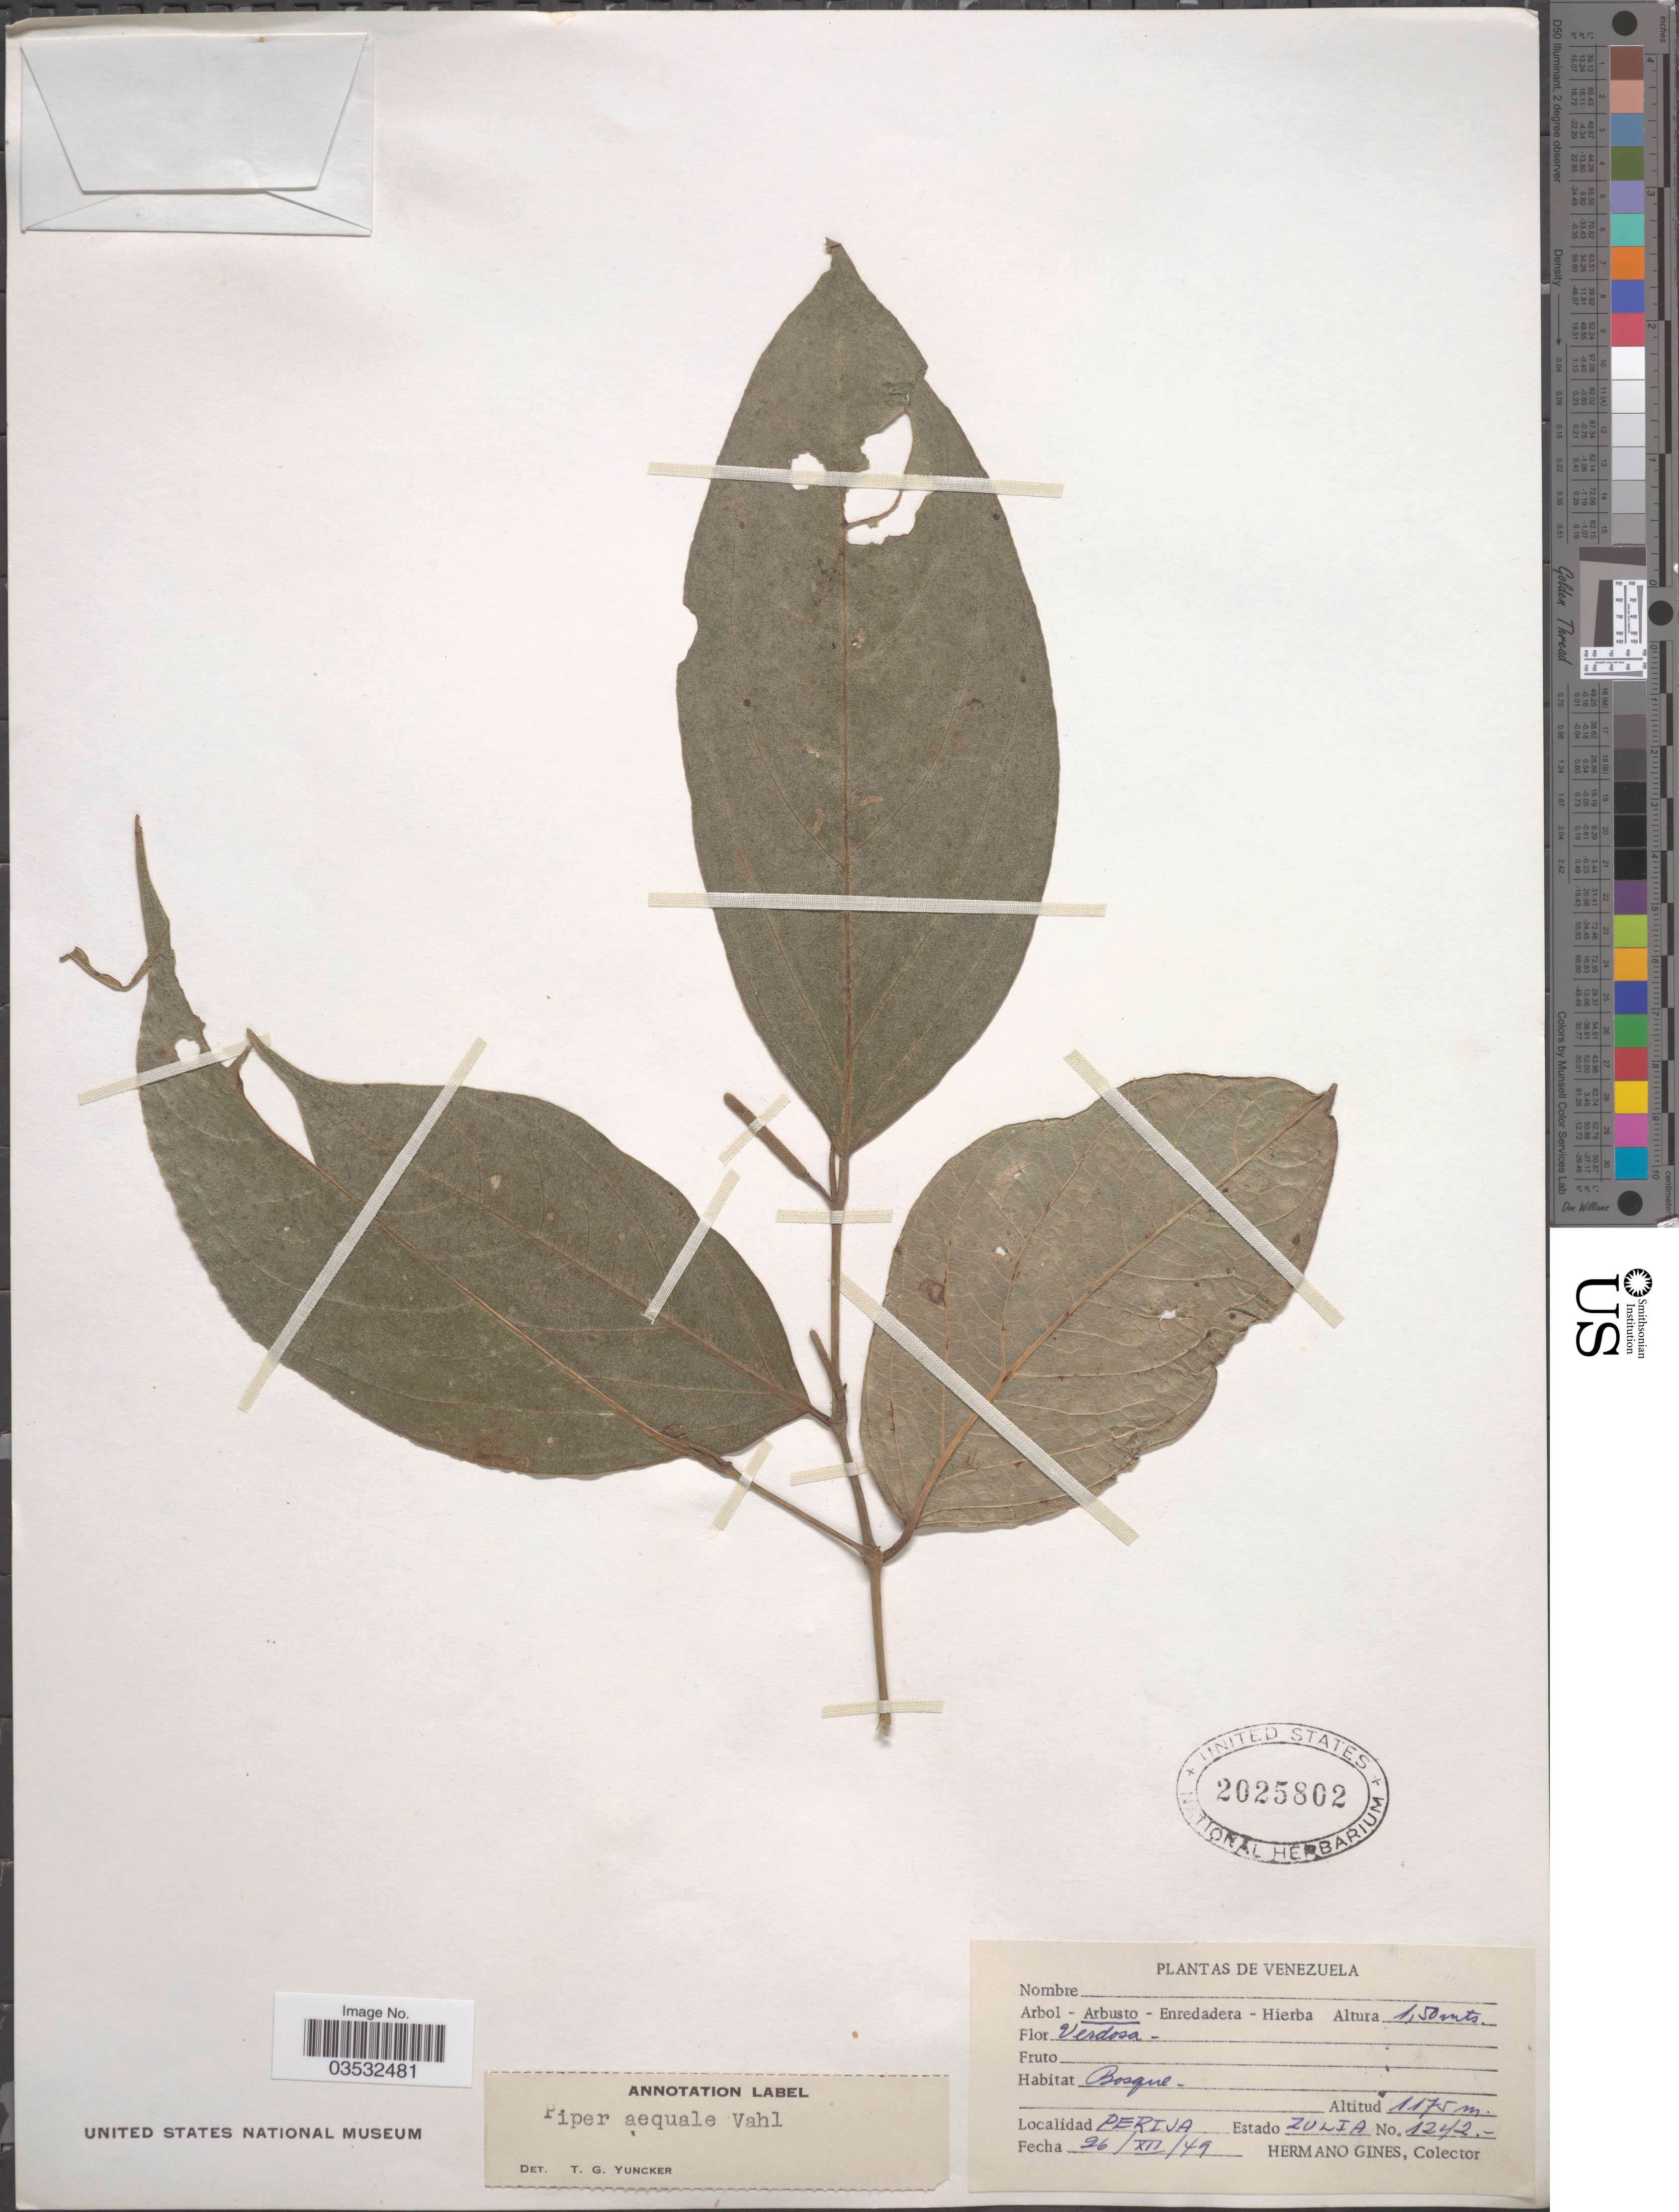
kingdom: Plantae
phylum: Tracheophyta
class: Magnoliopsida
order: Piperales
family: Piperaceae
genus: Piper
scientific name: Piper aequale var. aequale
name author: Vahl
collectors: Bro. Gines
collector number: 1242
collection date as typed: Transcribed d/m/y: 26/12/49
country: Venezuela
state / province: Zulia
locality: Perija.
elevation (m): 1175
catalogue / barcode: US 2025802